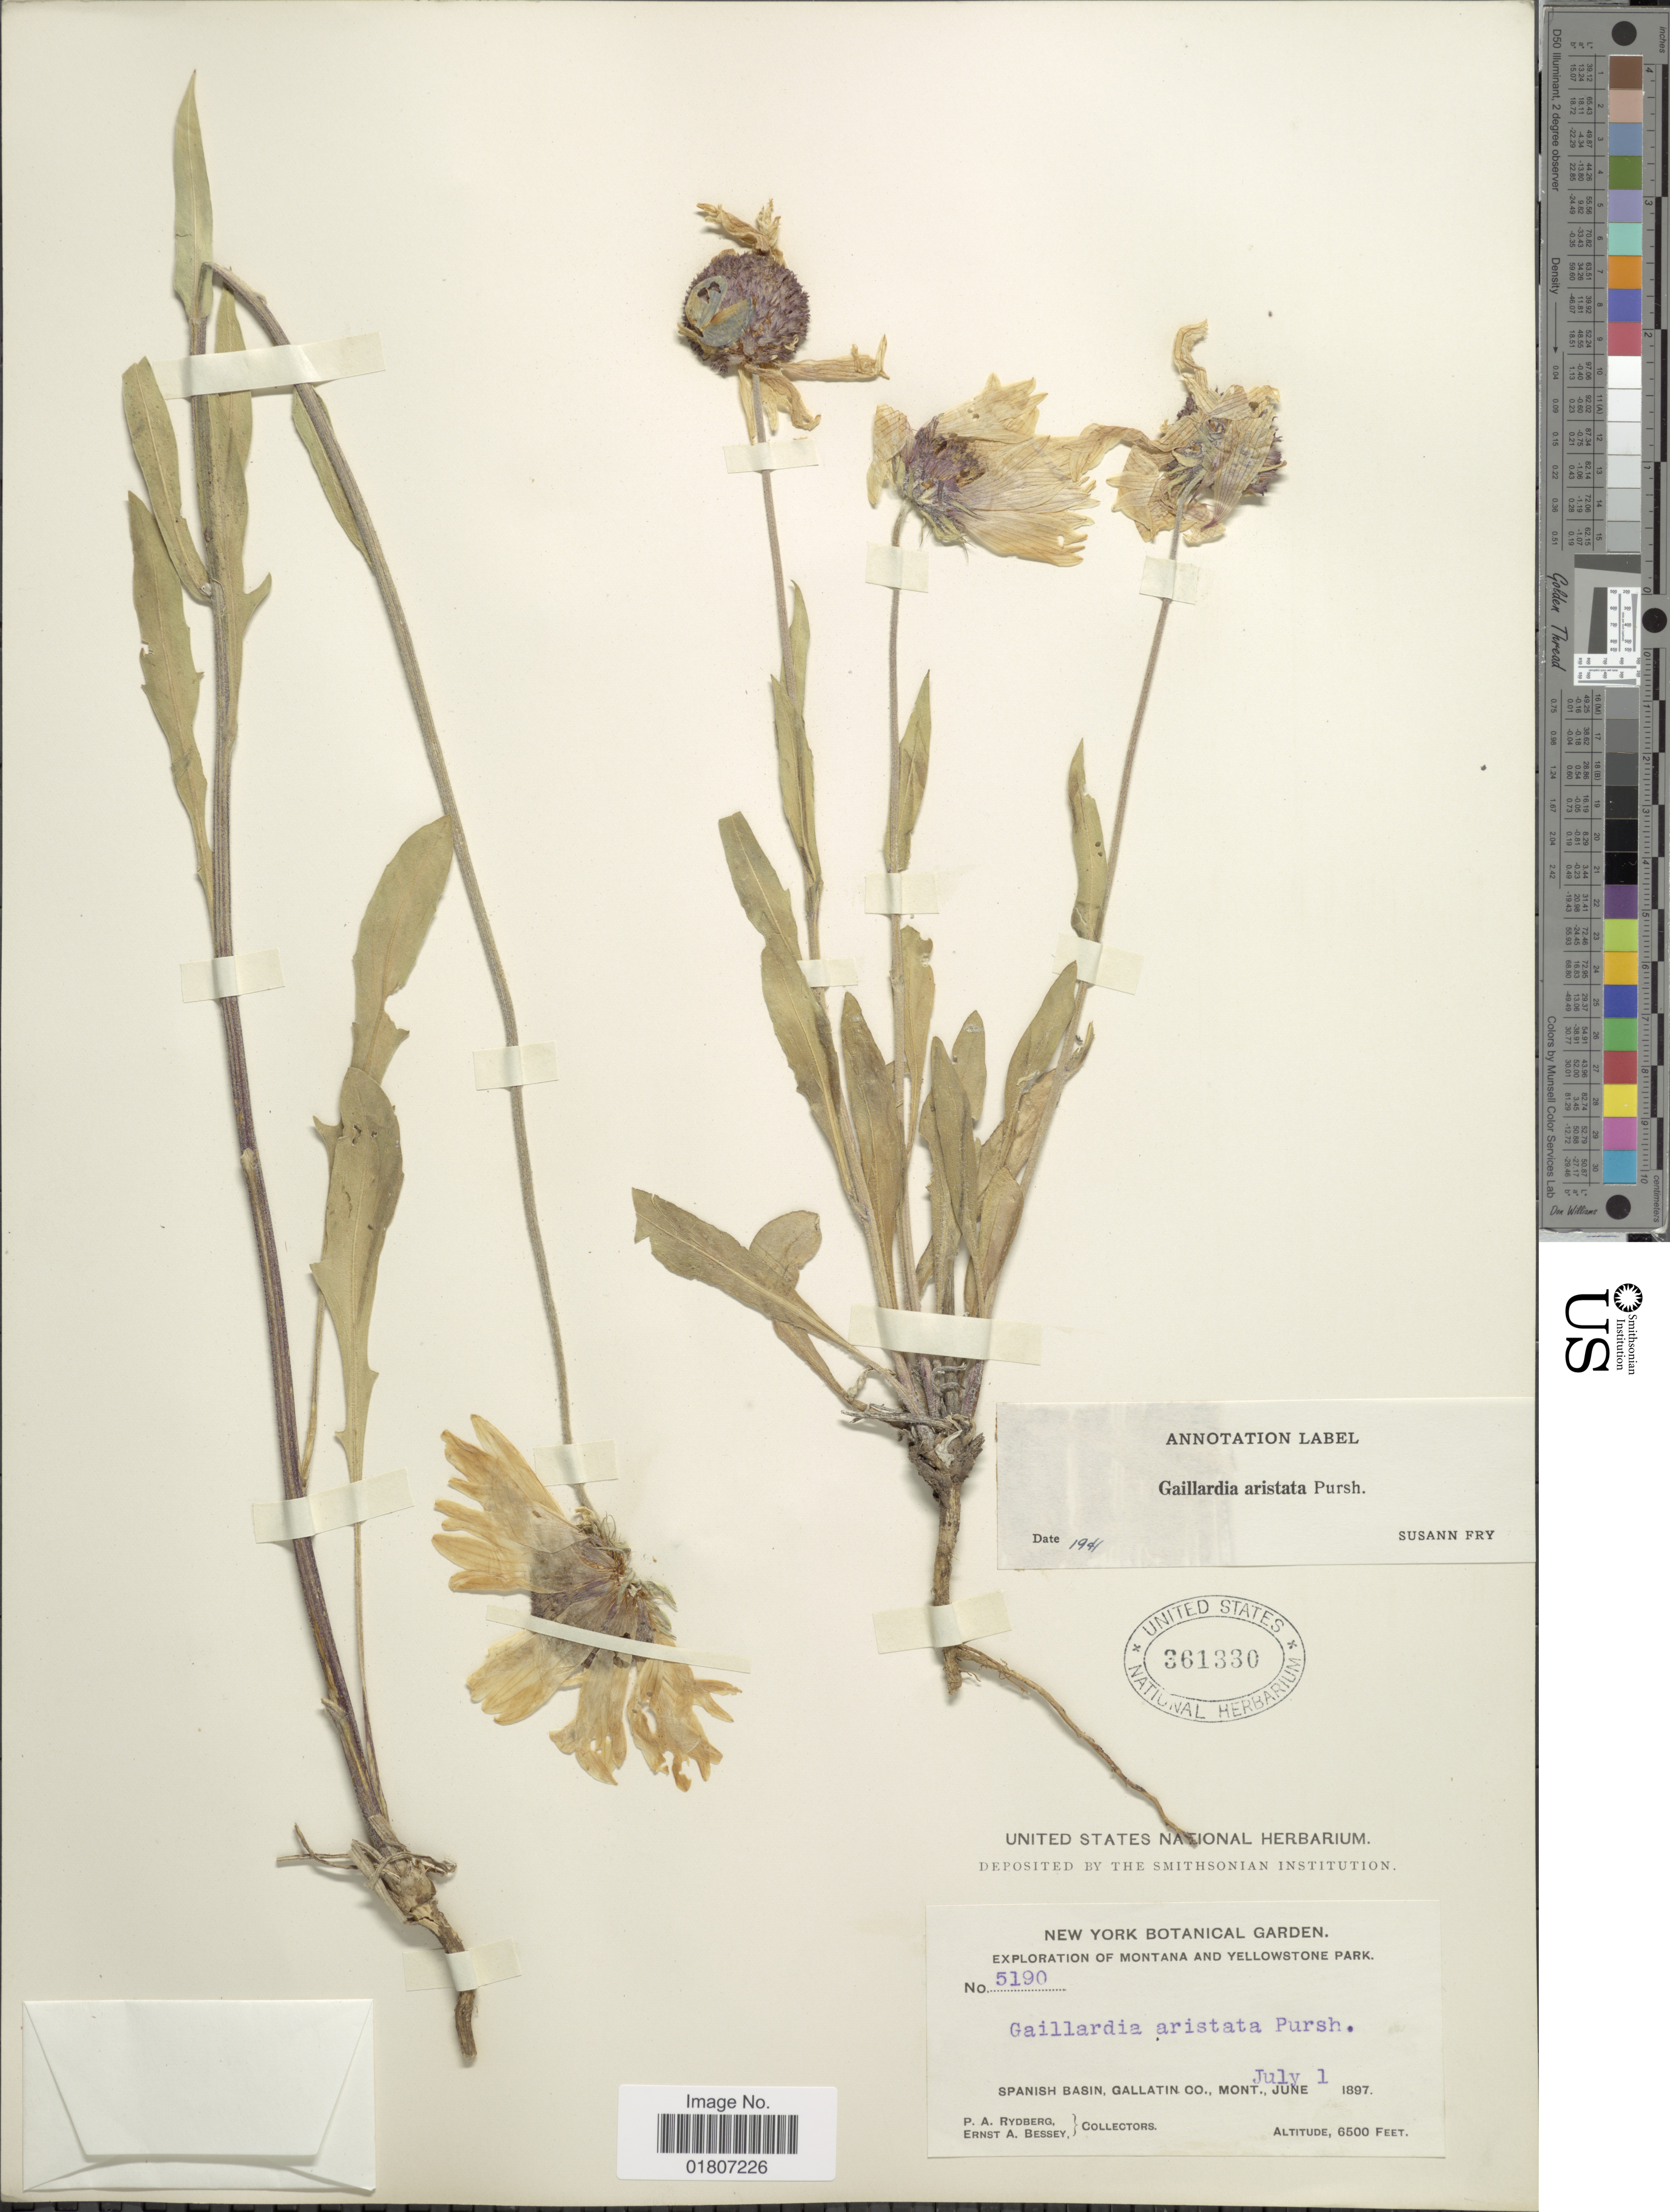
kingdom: Plantae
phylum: Tracheophyta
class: Magnoliopsida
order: Asterales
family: Asteraceae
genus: Gaillardia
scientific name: Gaillardia aristata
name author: Pursh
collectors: P. A. Rydberg & E. A. Bessey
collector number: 5190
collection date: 1897-07-01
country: United States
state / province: Montana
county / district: Gallatin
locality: Yellowstone Park. Spanish Basin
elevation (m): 1981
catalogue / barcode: US 361330